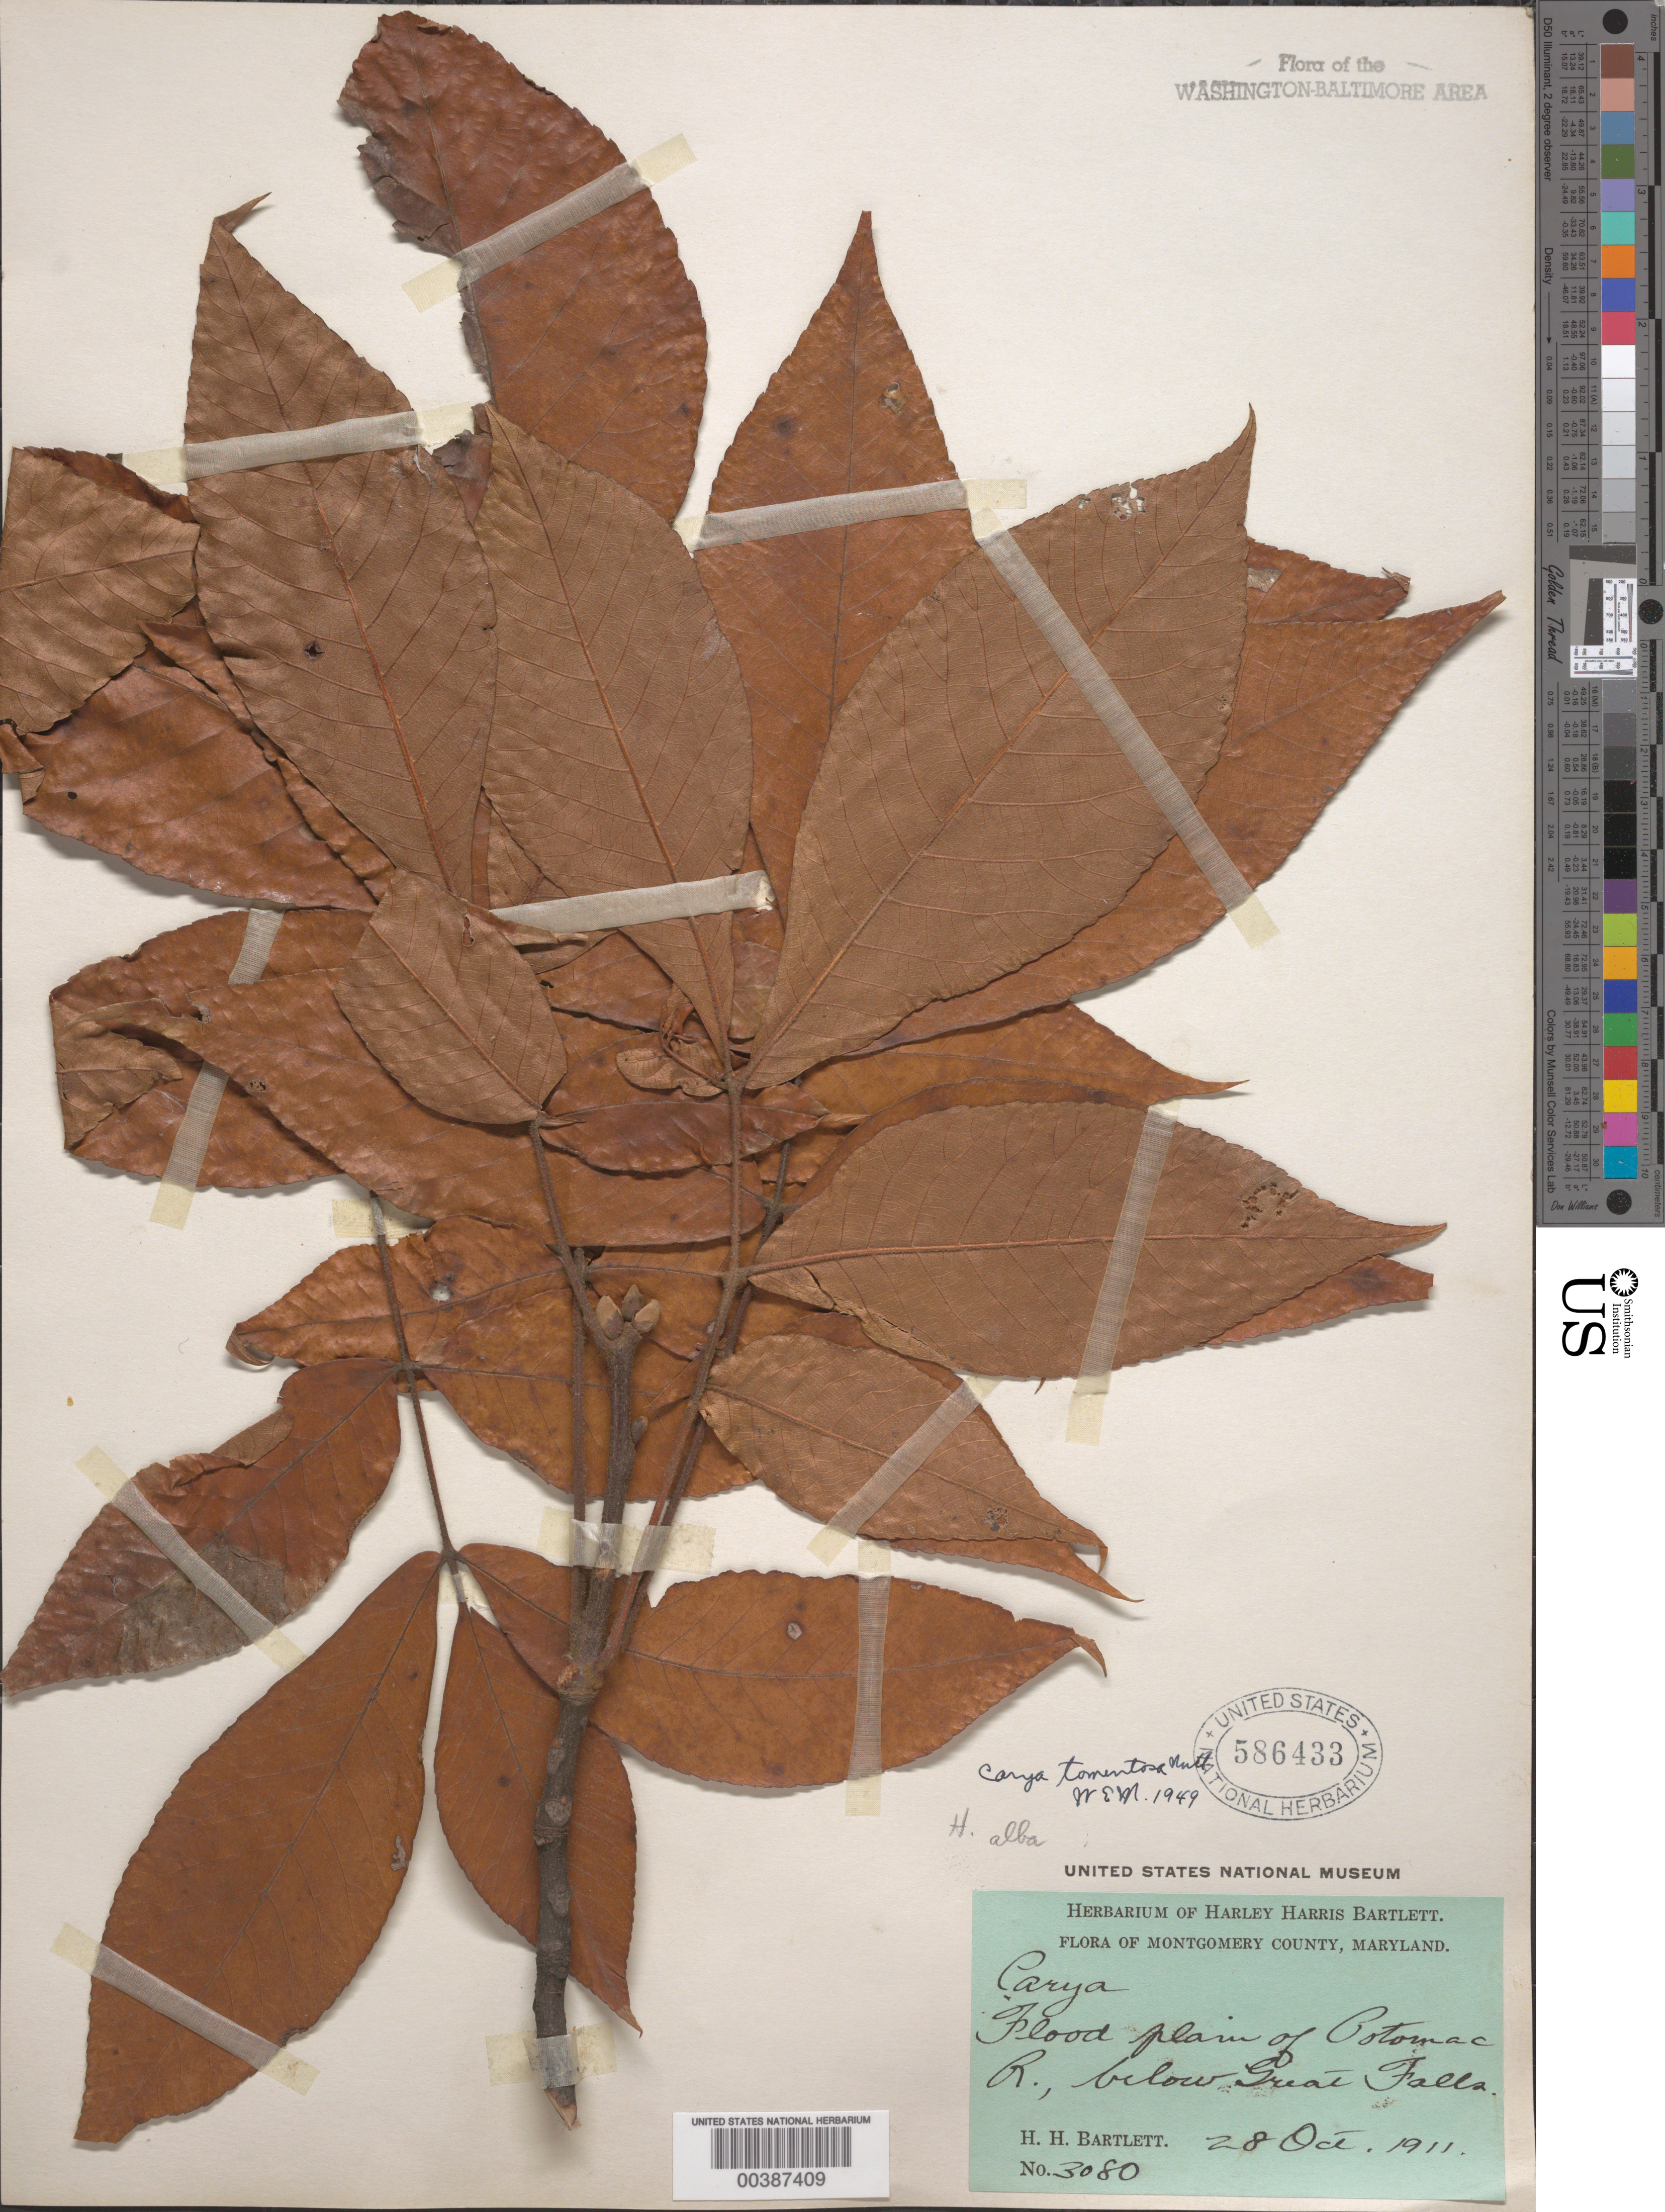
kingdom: Plantae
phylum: Tracheophyta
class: Magnoliopsida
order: Fagales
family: Juglandaceae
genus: Carya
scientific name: Carya tomentosa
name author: (Lam.) Nutt.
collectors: H. H. Bartlett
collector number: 3080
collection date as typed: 28 Oct 1911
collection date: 1911-10-28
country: United States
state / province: Maryland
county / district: Montgomery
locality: Potomac River below Great Falls C. & O. Canal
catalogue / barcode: US 586433